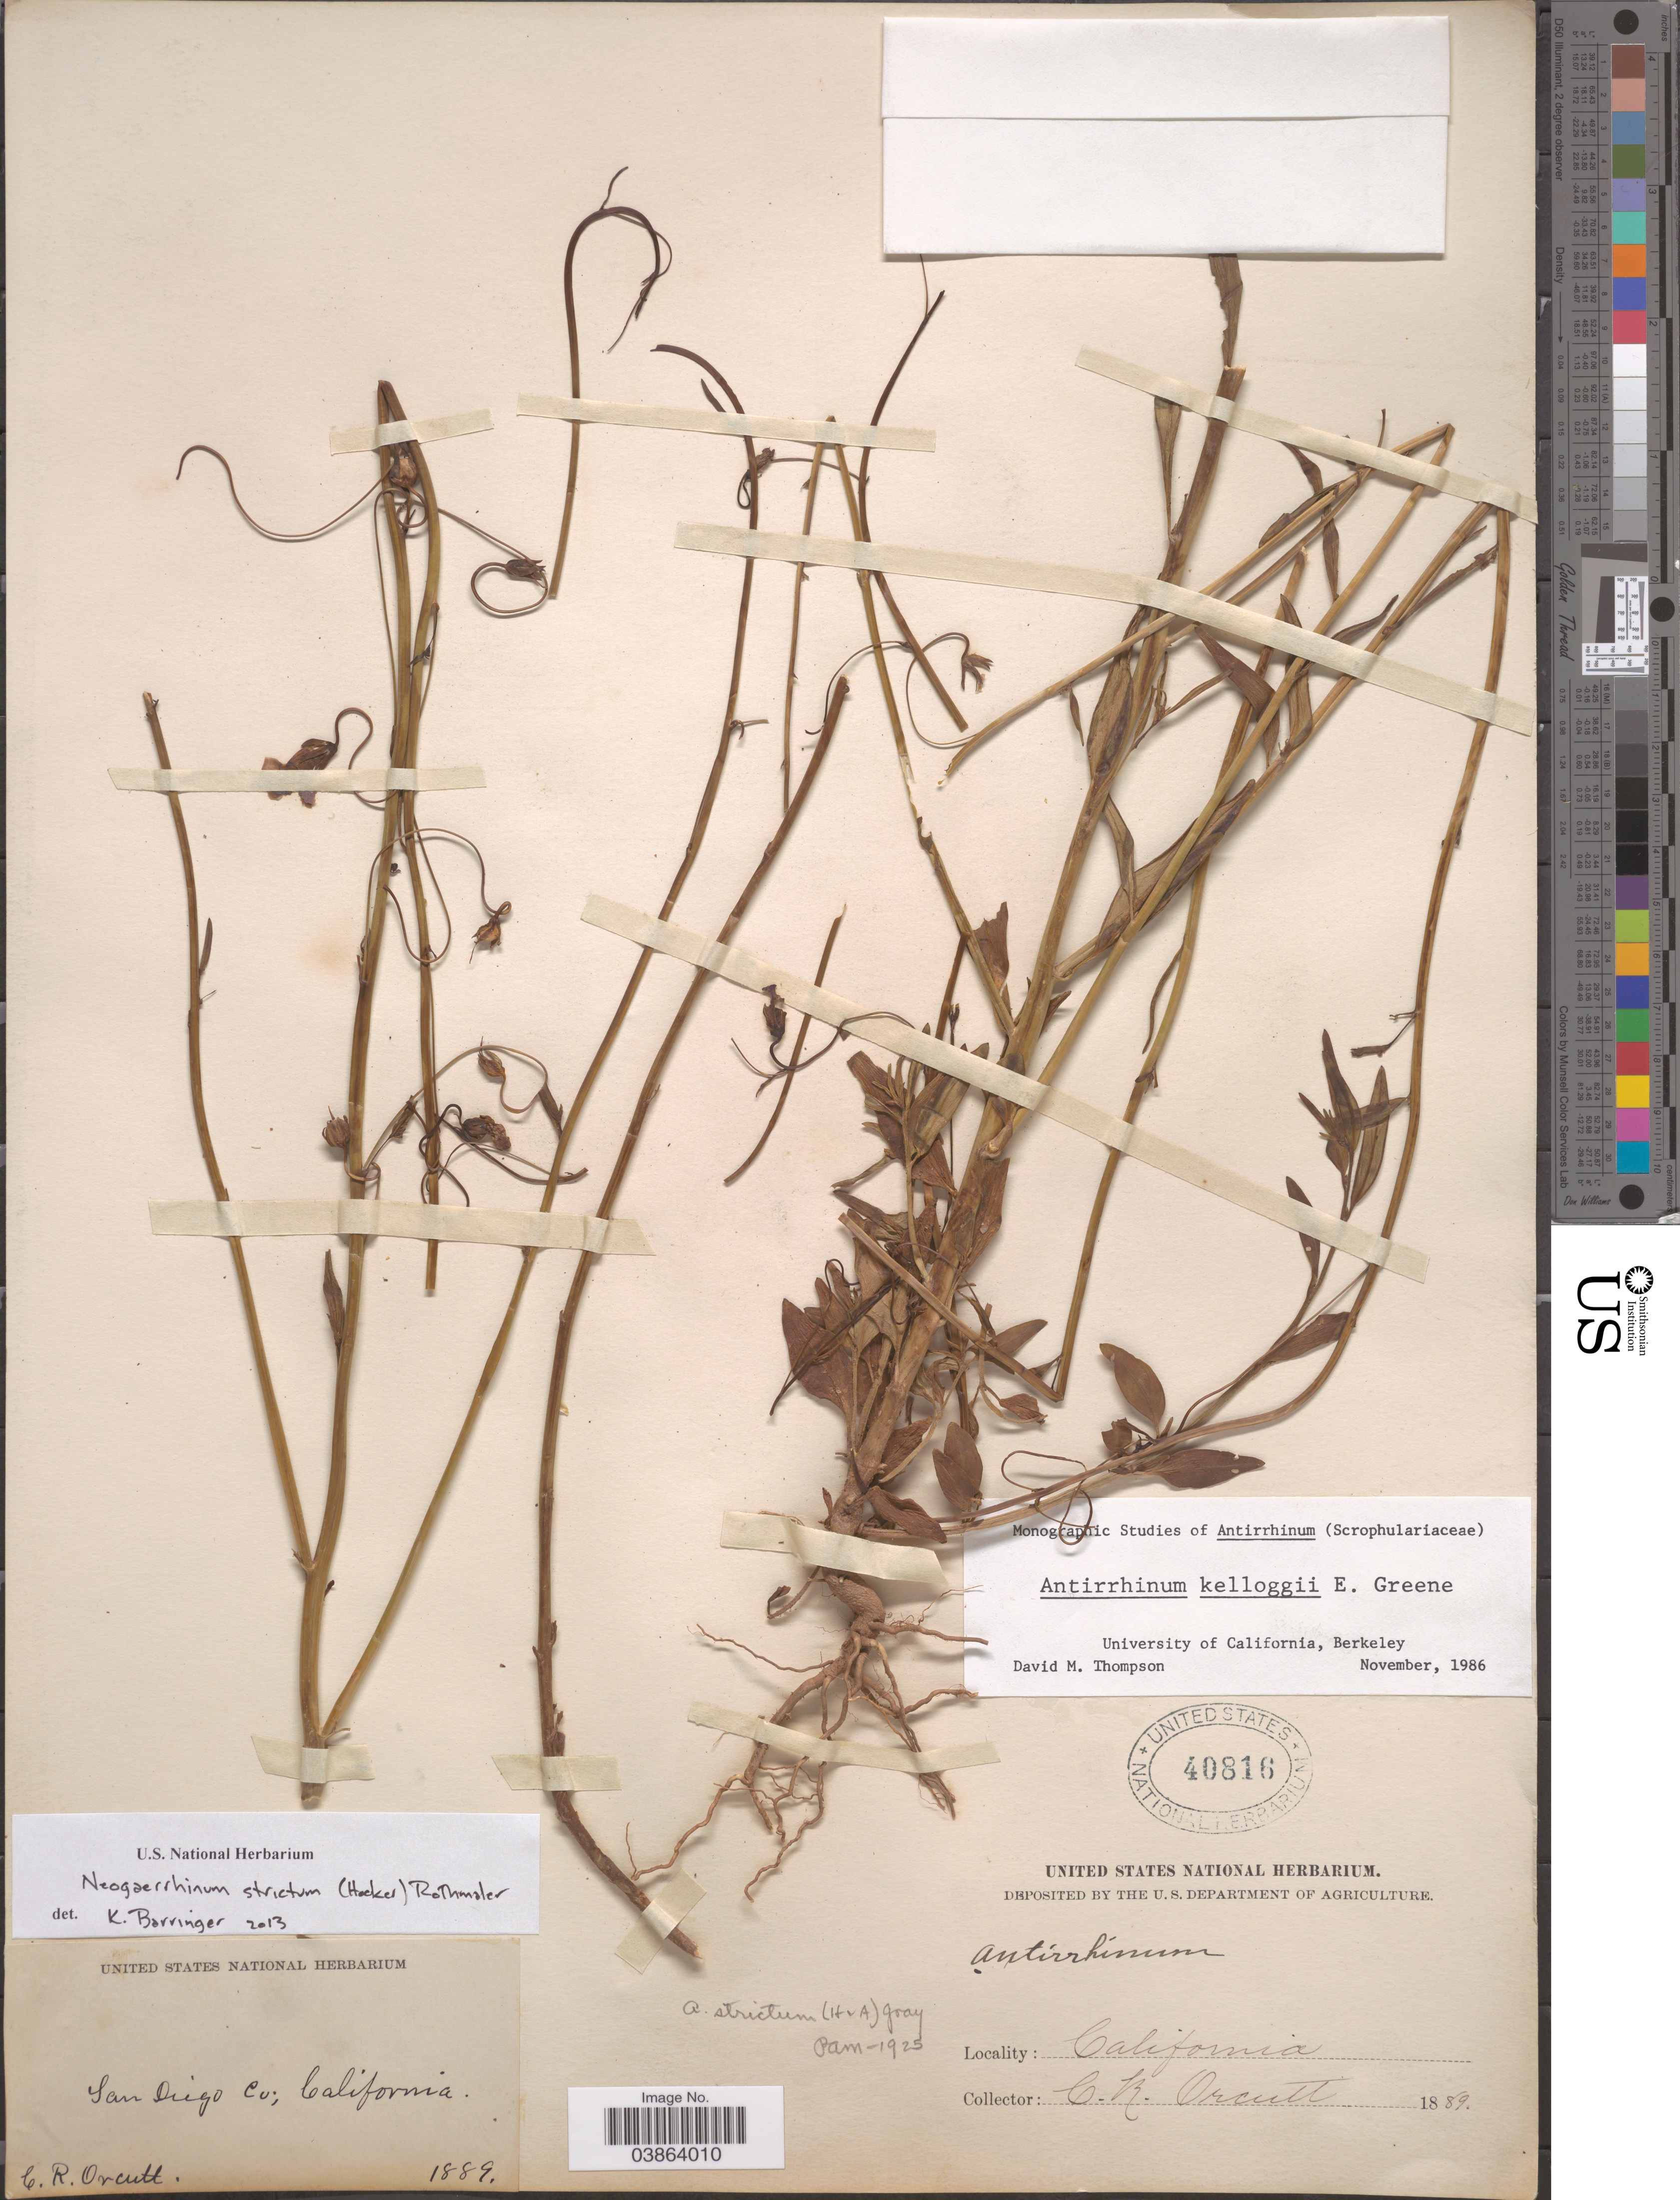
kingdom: Plantae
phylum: Tracheophyta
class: Magnoliopsida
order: Lamiales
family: Plantaginaceae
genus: Neogaerrhinum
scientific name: Neogaerrhinum strictum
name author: (Hook. & Arn.) Rothm.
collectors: C. R. Orcutt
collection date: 1889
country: United States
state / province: California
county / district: San Diego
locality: San Diego Co.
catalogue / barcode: US 40816